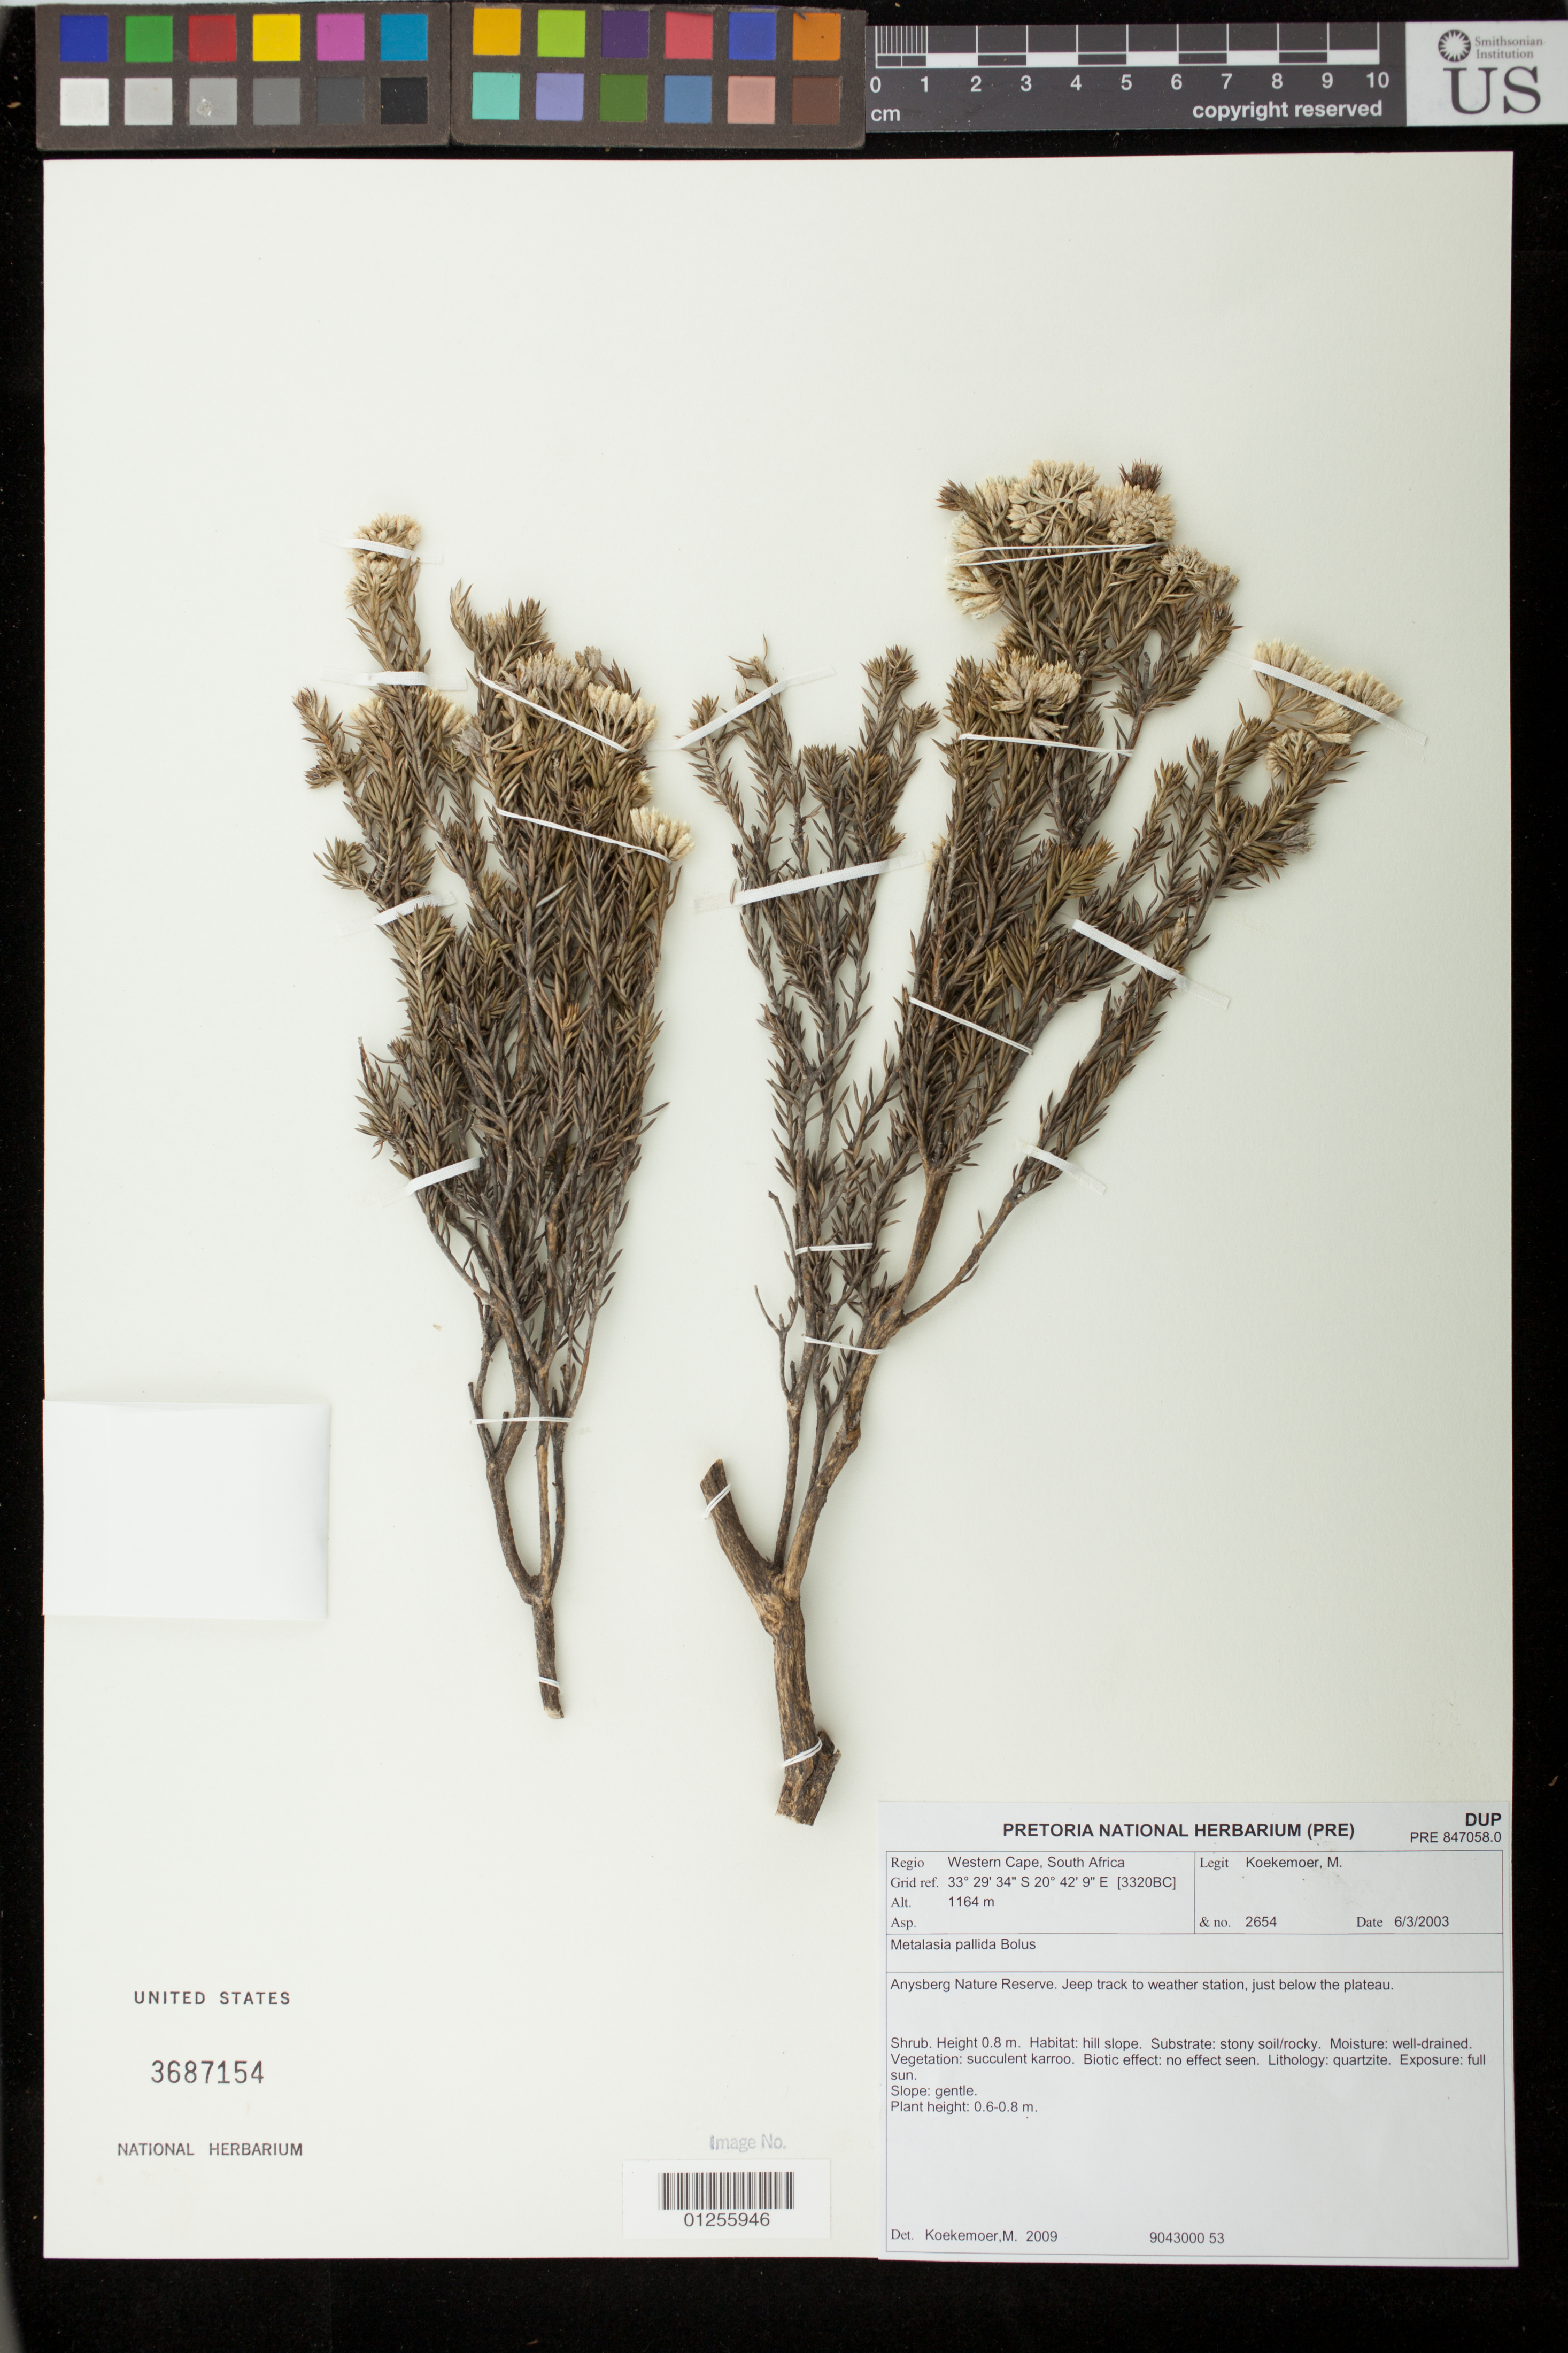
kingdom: Plantae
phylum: Tracheophyta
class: Magnoliopsida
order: Asterales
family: Asteraceae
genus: Metalasia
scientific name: Metalasia pallida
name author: Bolus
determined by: Koekemoer, M.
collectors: M. Koekemoer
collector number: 2654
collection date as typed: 3 June 2003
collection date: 2003-06-03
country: South Africa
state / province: Western Cape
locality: Anysberg Nature Reserve. Jeep track to weather stateion, just below the plateau.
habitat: Hill slope; stony soil/rocky; well drained.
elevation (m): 1164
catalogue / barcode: US 3687154